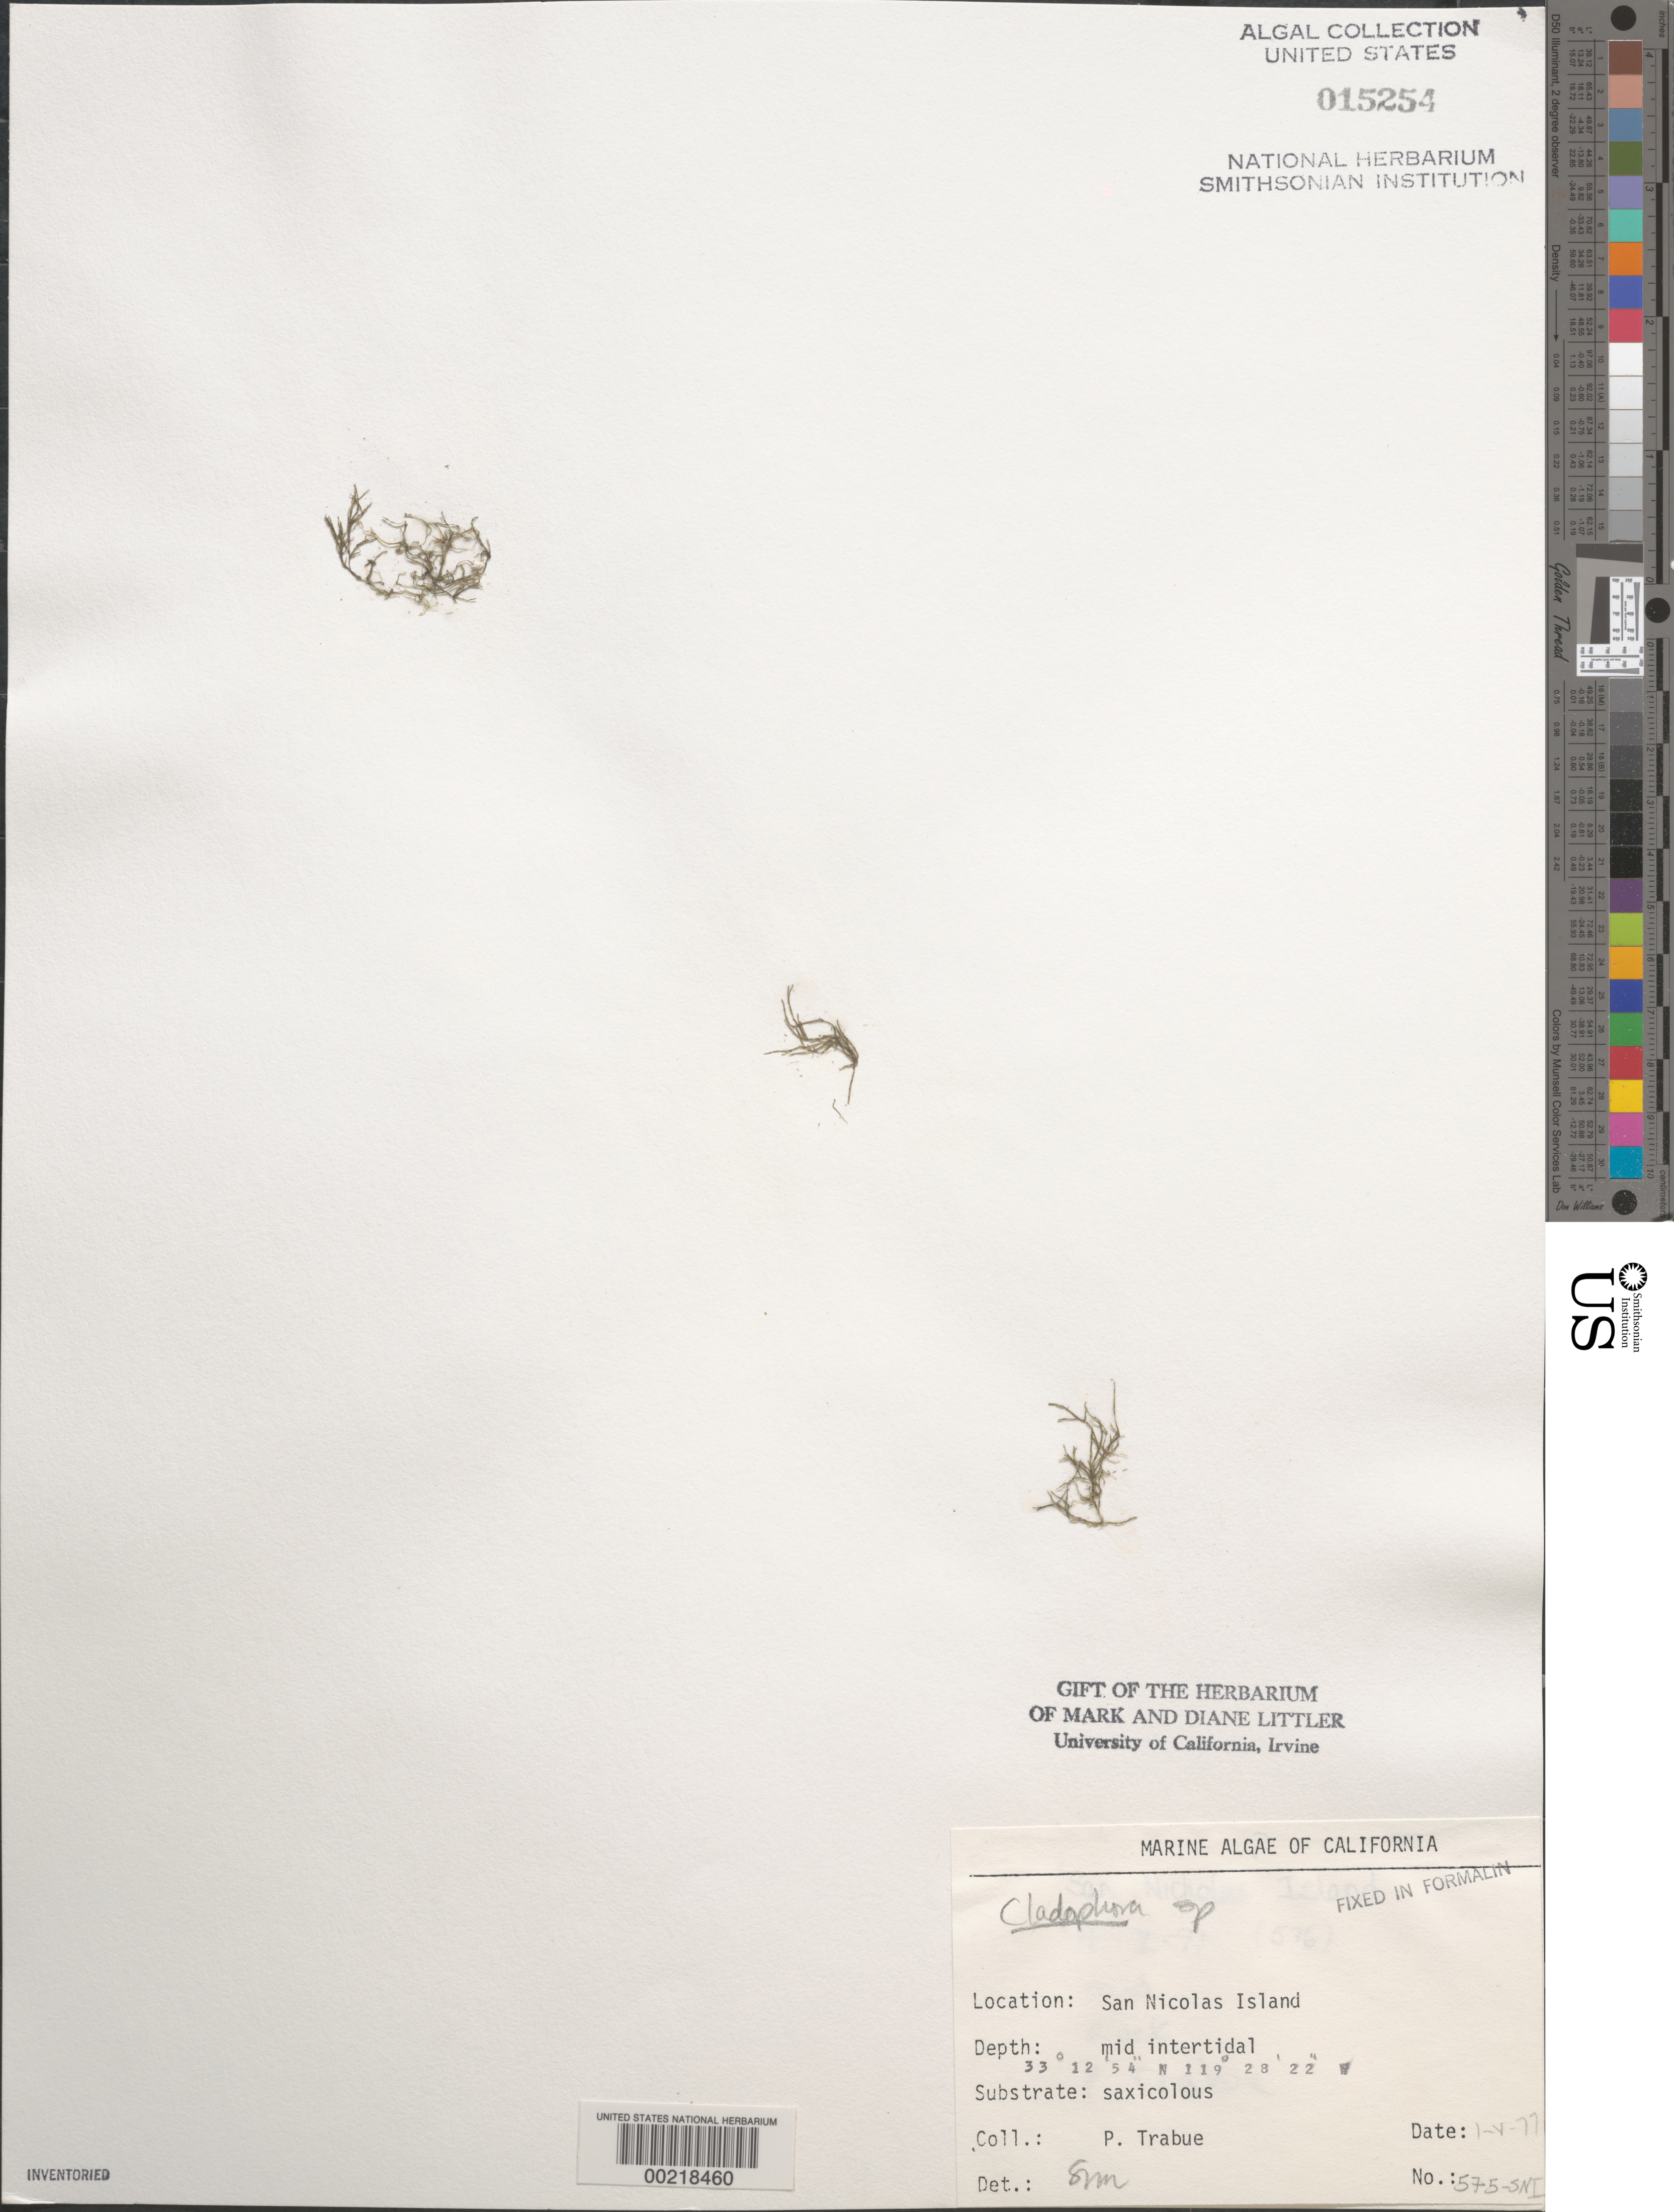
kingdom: Plantae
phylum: Chlorophyta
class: Ulvophyceae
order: Cladophorales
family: Cladophoraceae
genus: Cladophora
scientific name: Cladophora sp.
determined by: Murray, S. N.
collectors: P. J. Trabue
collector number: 575-SNI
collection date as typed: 01 May 1977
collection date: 1977-05-01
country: United States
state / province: California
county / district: Ventura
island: San Nicolas Island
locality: Dutch Harbor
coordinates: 33 12'54"N, 119 28'22"W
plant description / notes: BLM-SOCALBIGHT Rocky Intertidal Survey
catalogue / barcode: US 15254